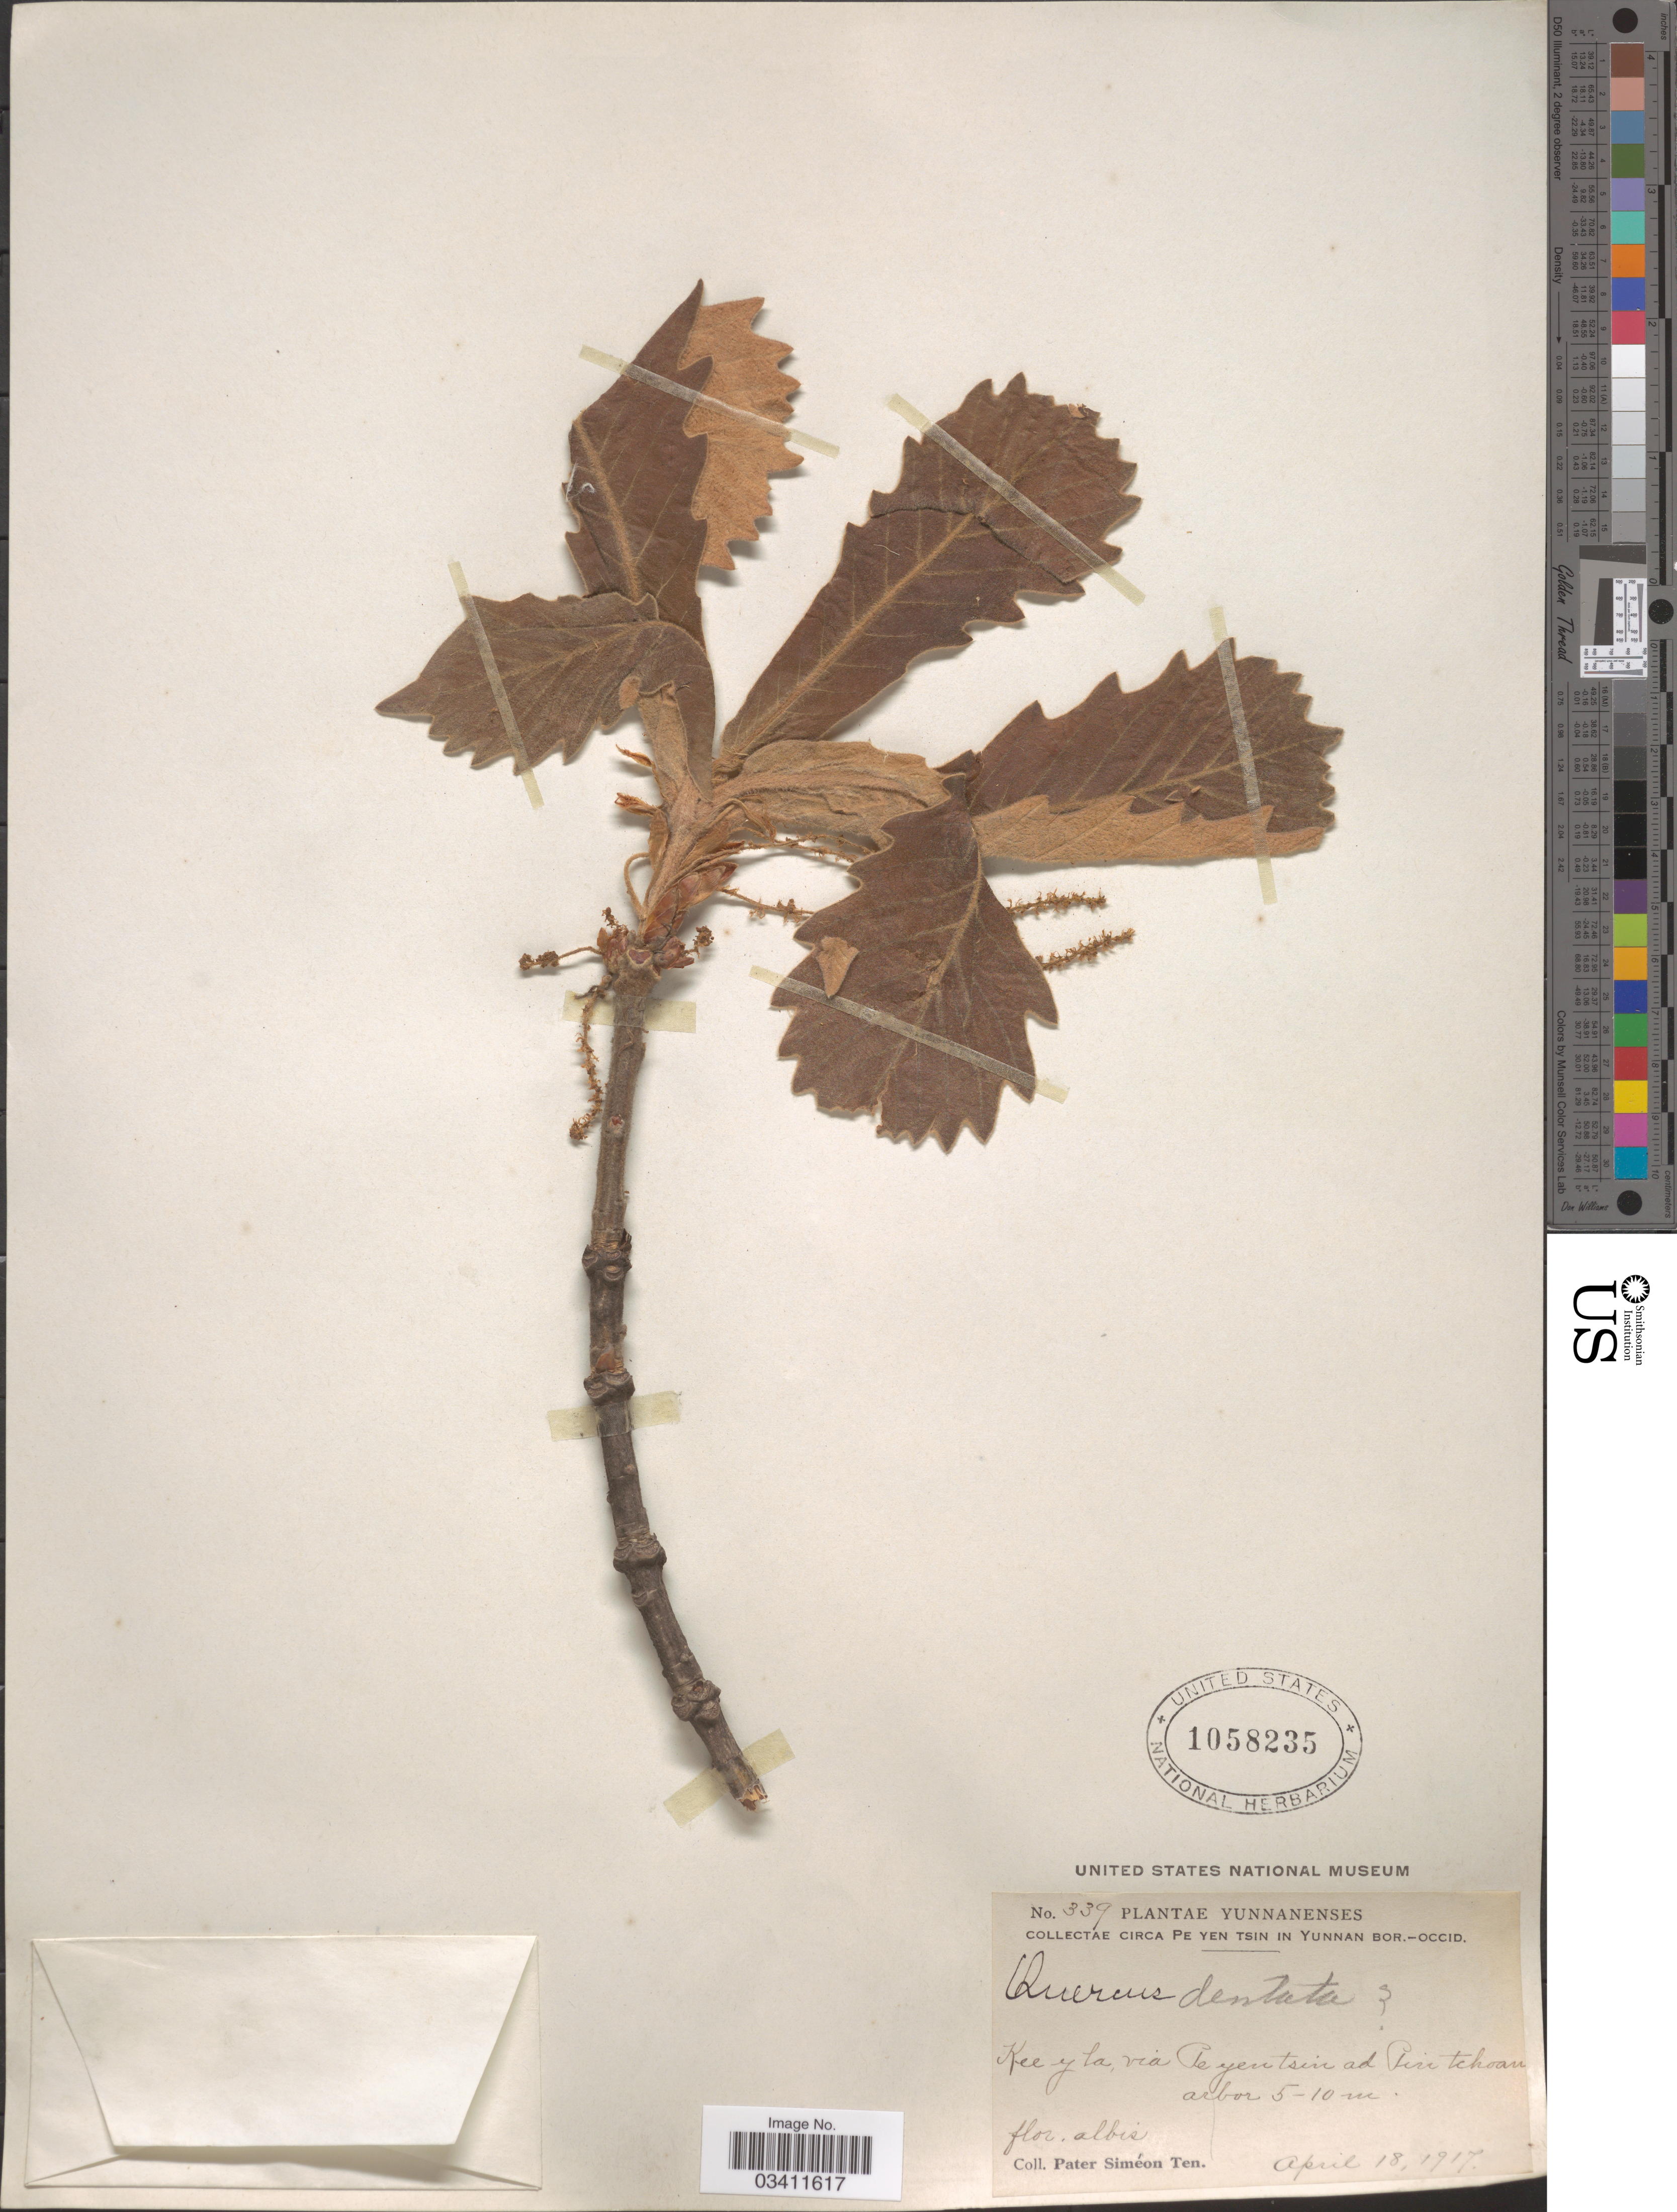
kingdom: Plantae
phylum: Tracheophyta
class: Magnoliopsida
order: Fagales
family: Fagaceae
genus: Quercus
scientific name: Quercus dentata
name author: Thunb.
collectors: P. S. Ten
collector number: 339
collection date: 1917-04-18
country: China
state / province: Yunnan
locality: Circa Pe Yen Tsin in Yunnan Bor.-Occid. Kee y la, via Pe yen tsin ad Pin tchoan.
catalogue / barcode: US 1058235